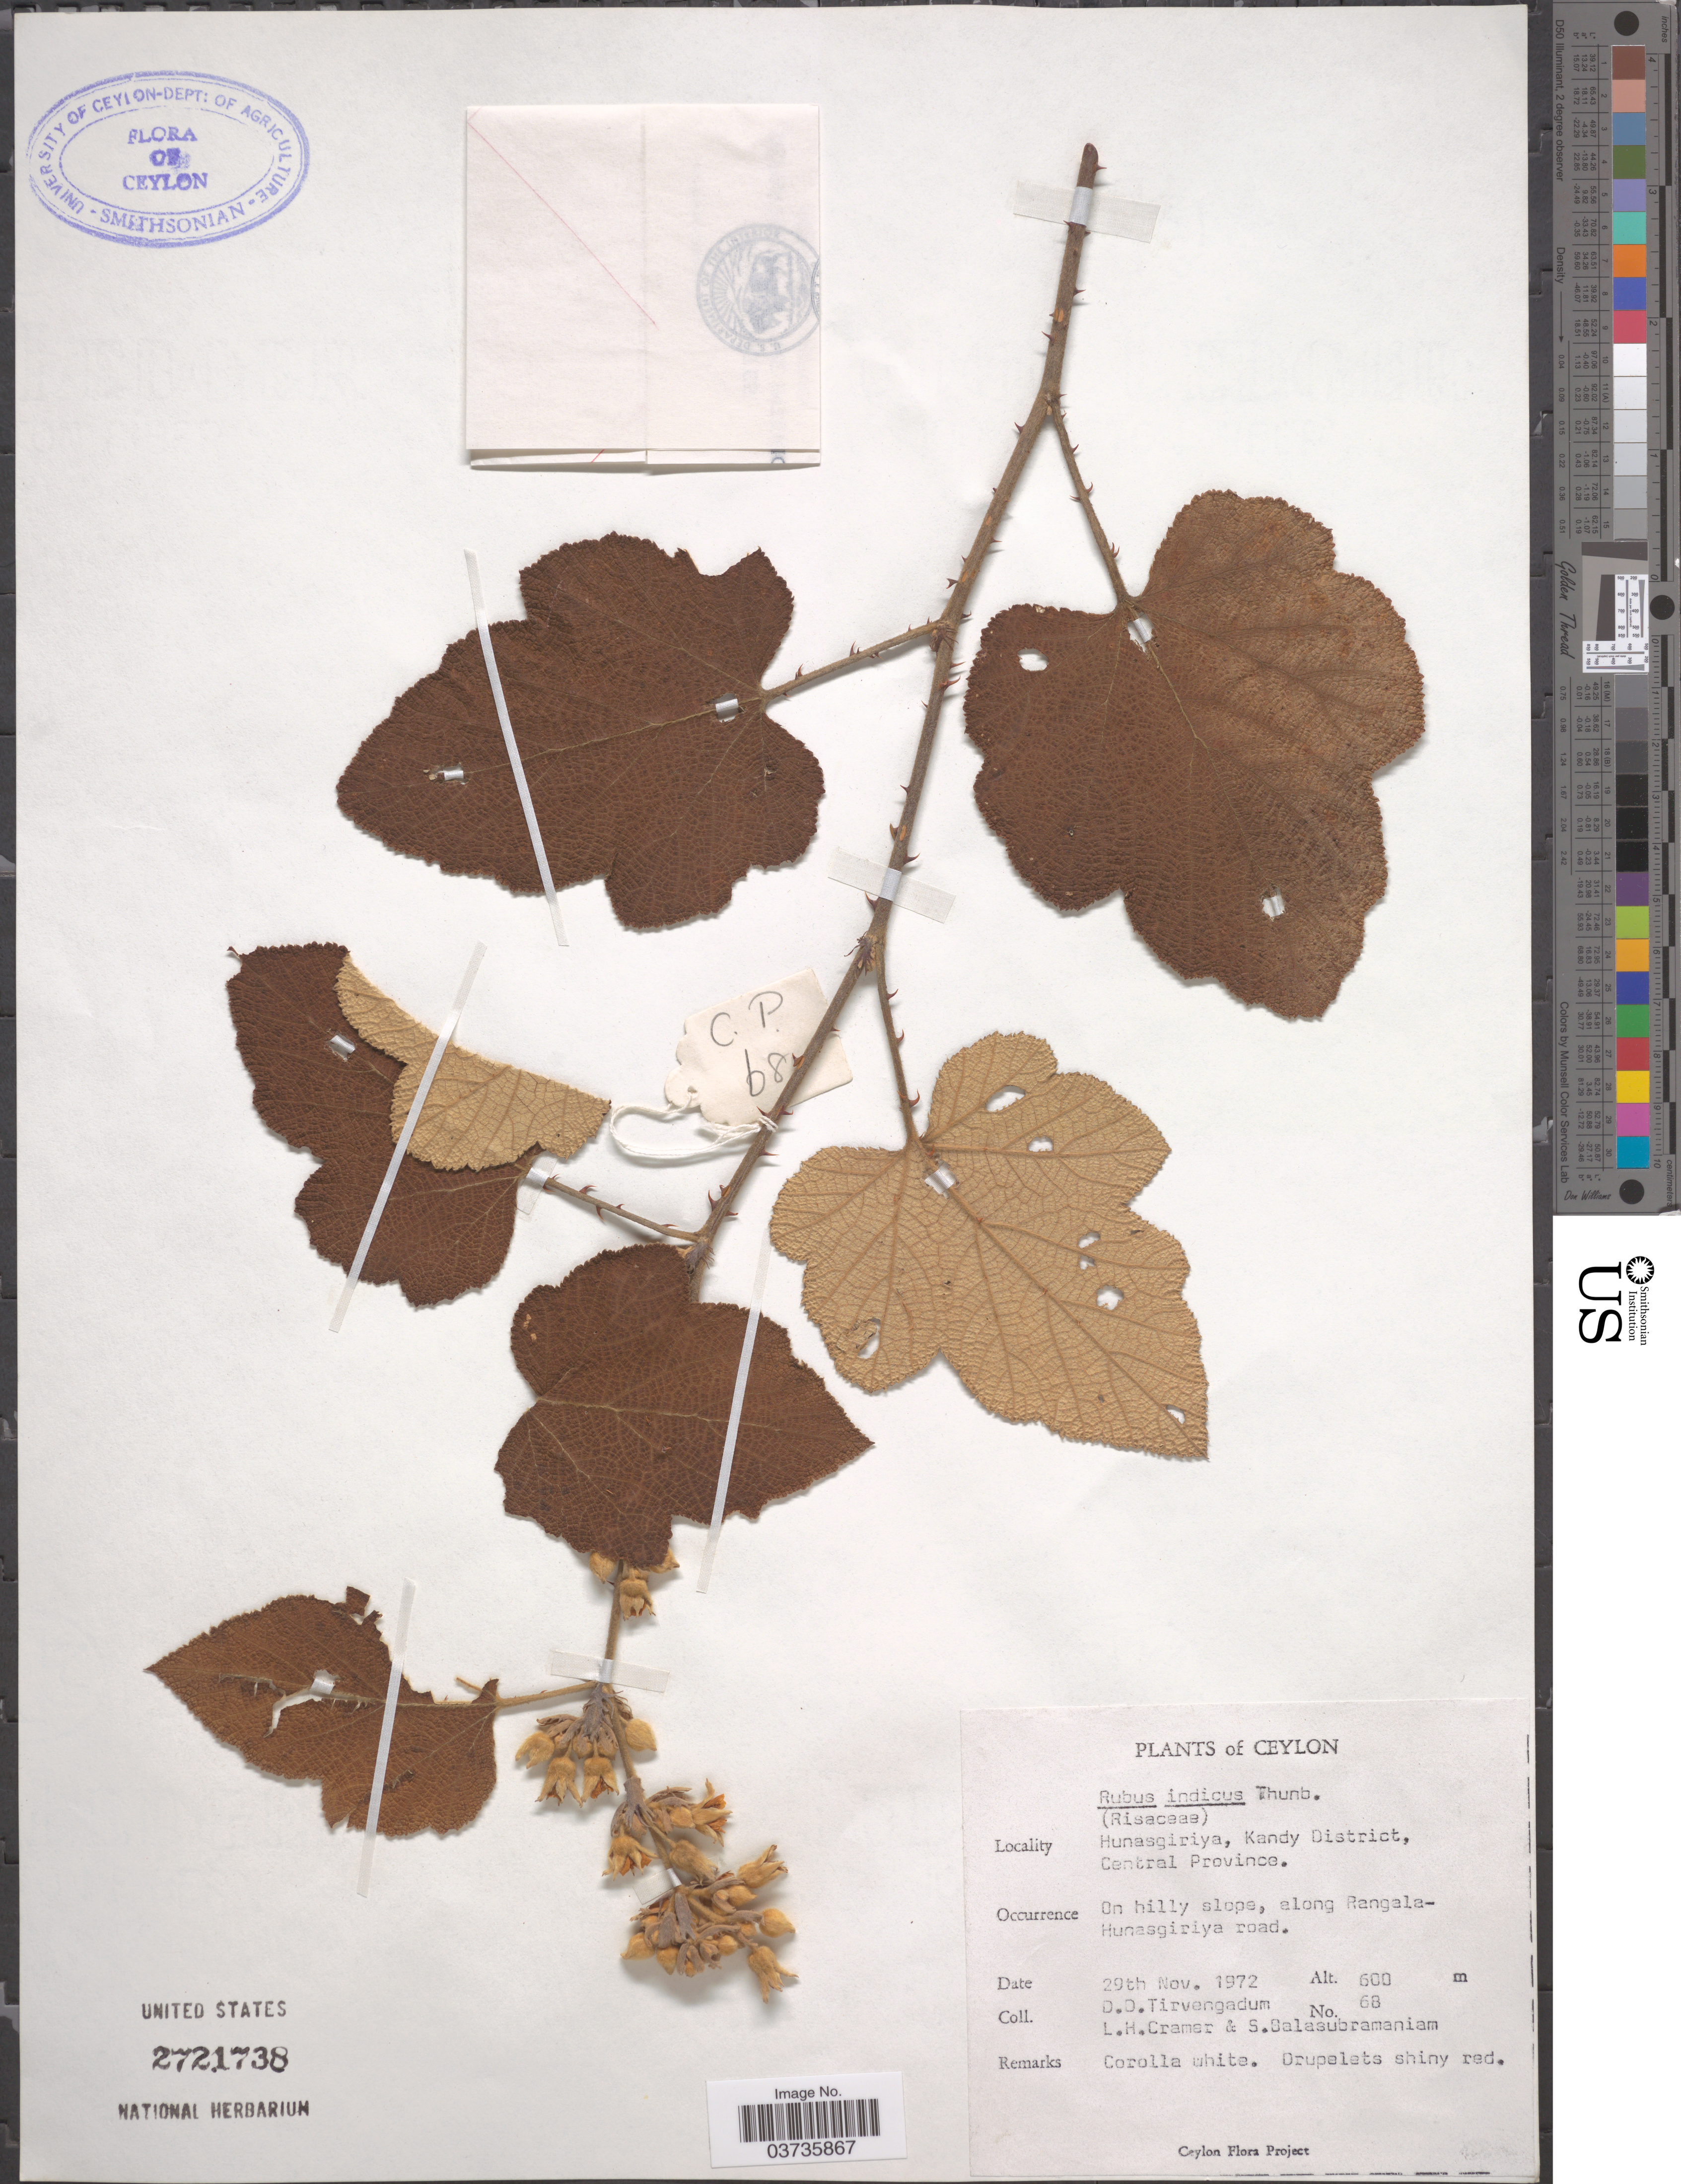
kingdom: Plantae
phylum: Tracheophyta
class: Magnoliopsida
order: Rosales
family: Rosaceae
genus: Rubus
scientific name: Rubus indicus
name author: Lesch. ex Ser.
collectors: D. Tirvengadum, L. H. Cramer & S. Balasubramaniam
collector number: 68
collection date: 1972-11-29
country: Sri Lanka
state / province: Central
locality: Ceylon. Hunasgiriya, Kandy District. Along Rangala-Hunasgiriya road.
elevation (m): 600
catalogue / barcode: US 2721738